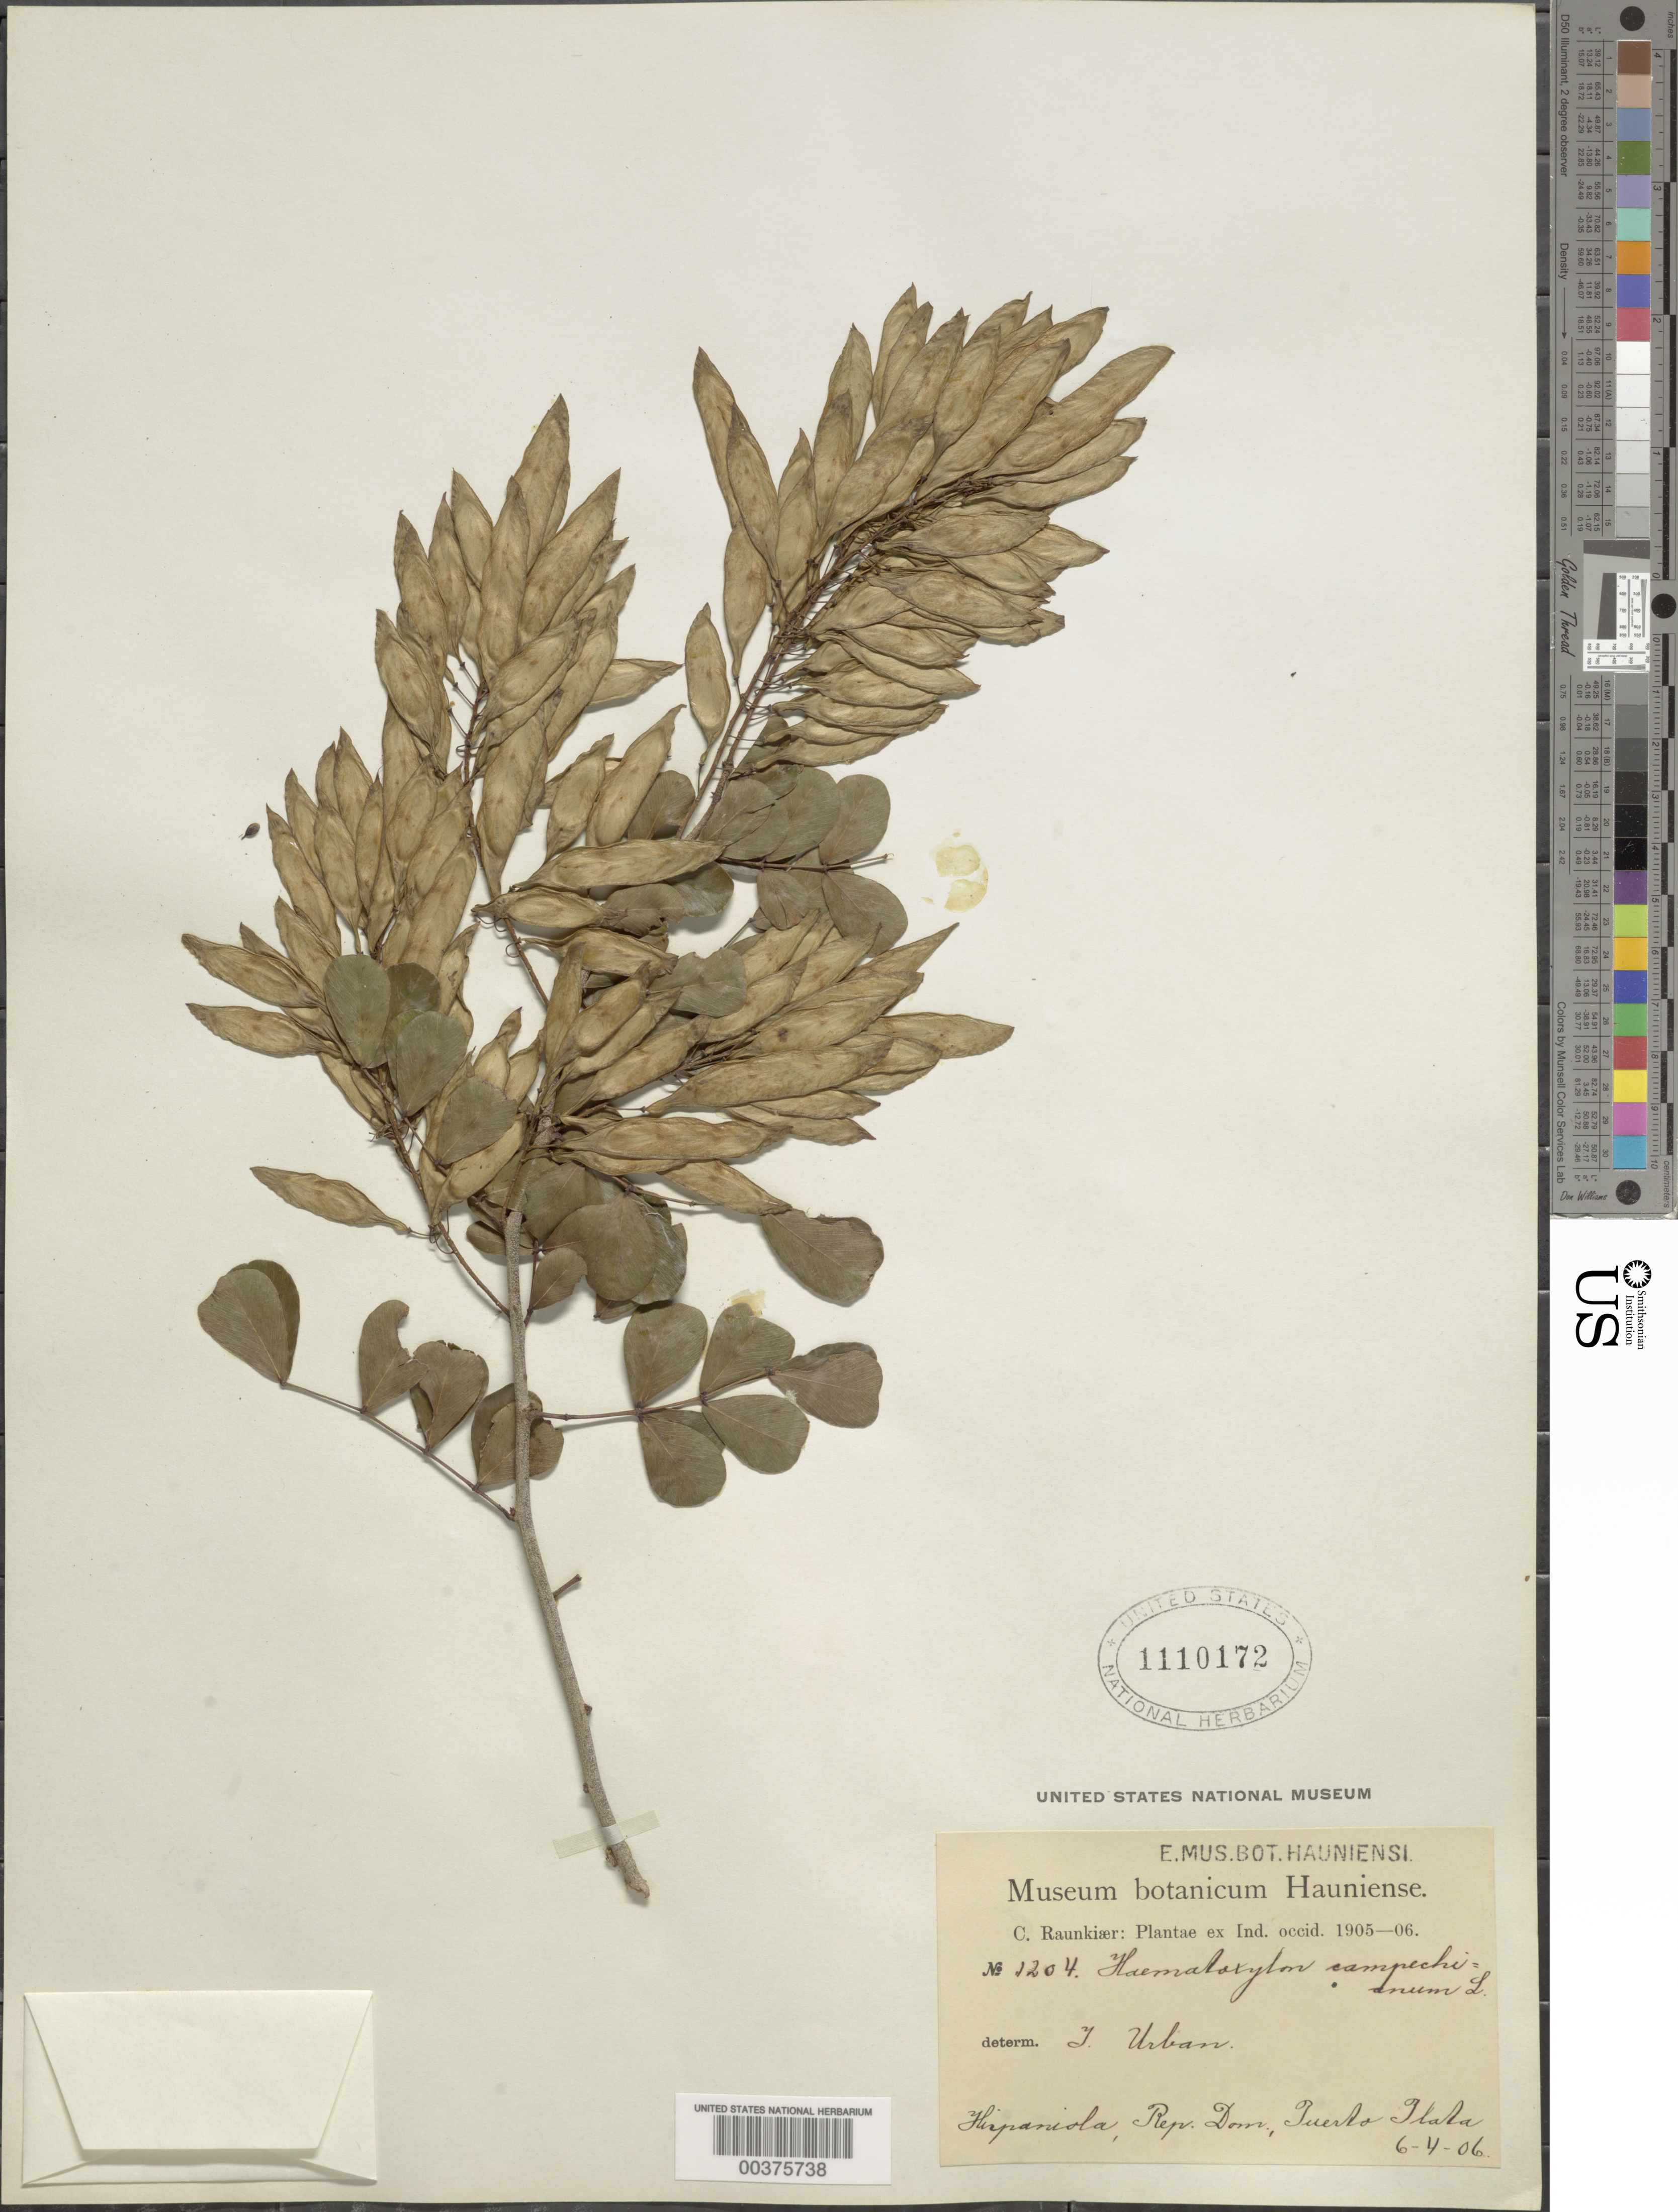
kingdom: Plantae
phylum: Tracheophyta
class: Magnoliopsida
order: Fabales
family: Fabaceae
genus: Haematoxylum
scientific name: Haematoxylum campechianum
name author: L.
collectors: C. Raunkiaer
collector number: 1204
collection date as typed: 06 Apr 1906 or 04 Jun 1906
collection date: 1906-04-06 or 1906-06-04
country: Dominican Republic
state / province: Puerto Plata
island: Hispaniola Island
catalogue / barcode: US 1110172